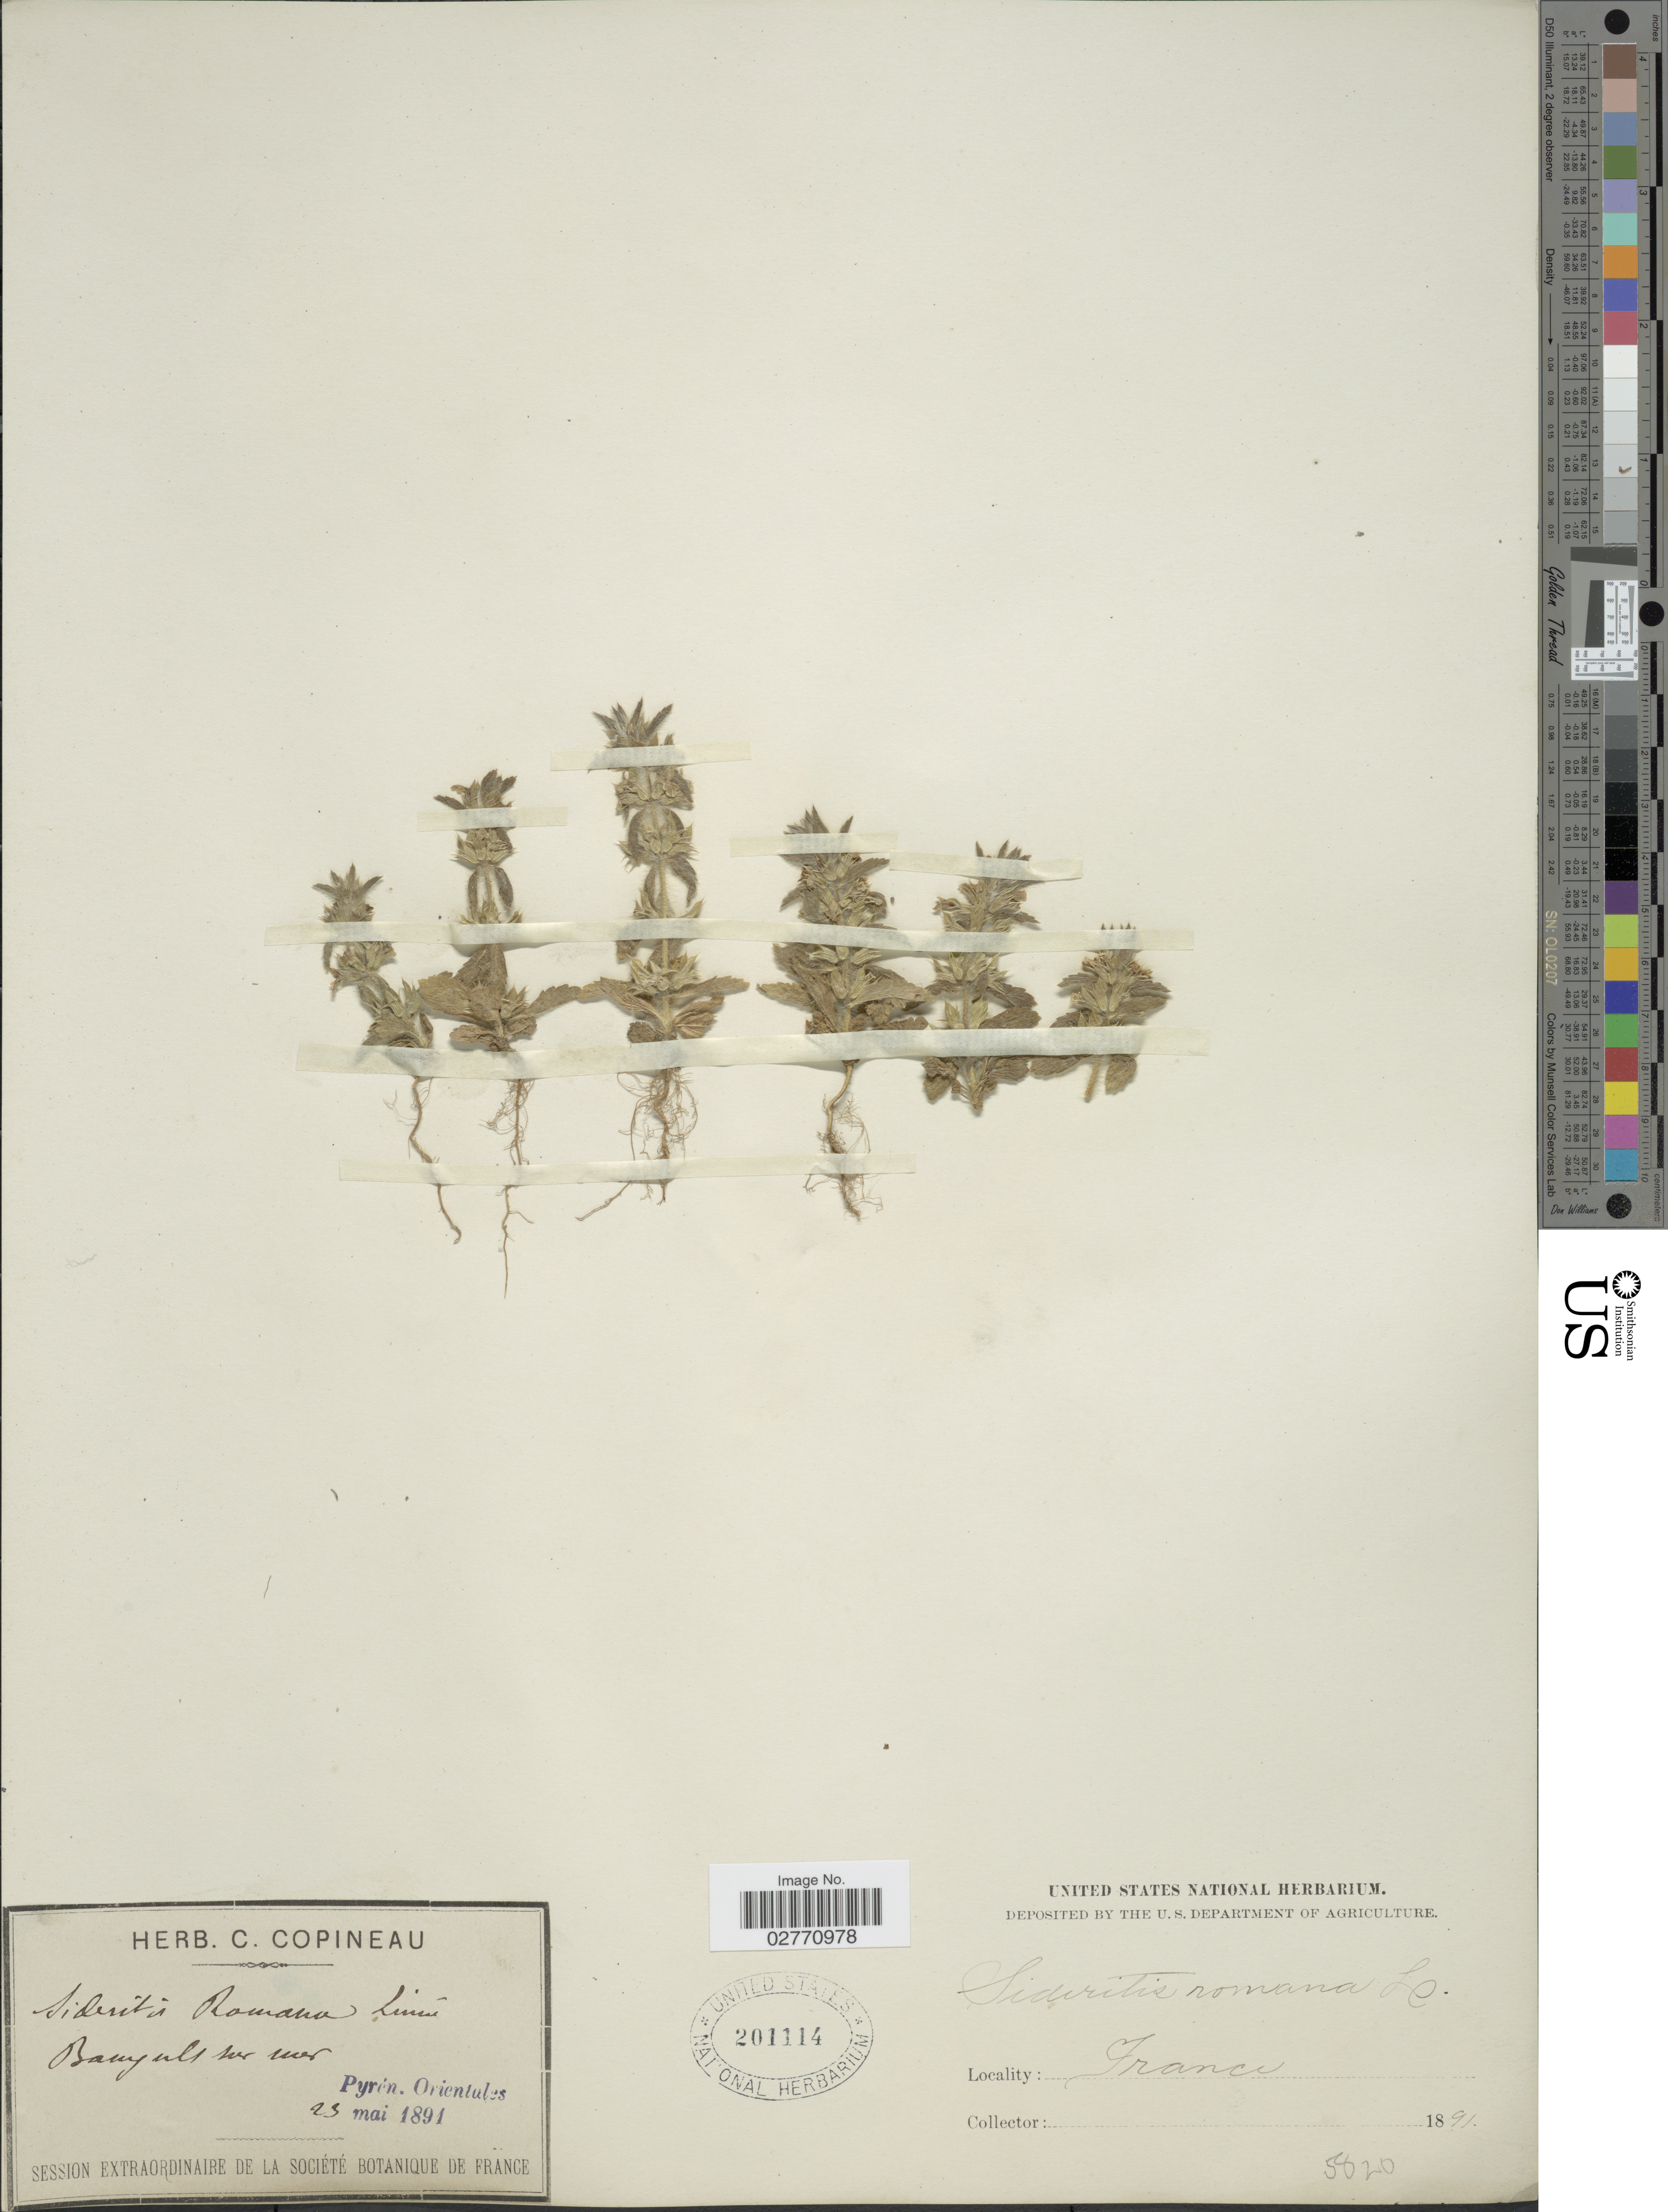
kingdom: Plantae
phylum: Tracheophyta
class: Magnoliopsida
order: Lamiales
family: Lamiaceae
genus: Sideritis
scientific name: Sideritis romana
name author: L.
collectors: ex herb. C. Copineau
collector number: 5020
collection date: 1891-05-23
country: France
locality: Baynals sur [illegible text]. Pyrén. Orientales.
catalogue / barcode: US 201114